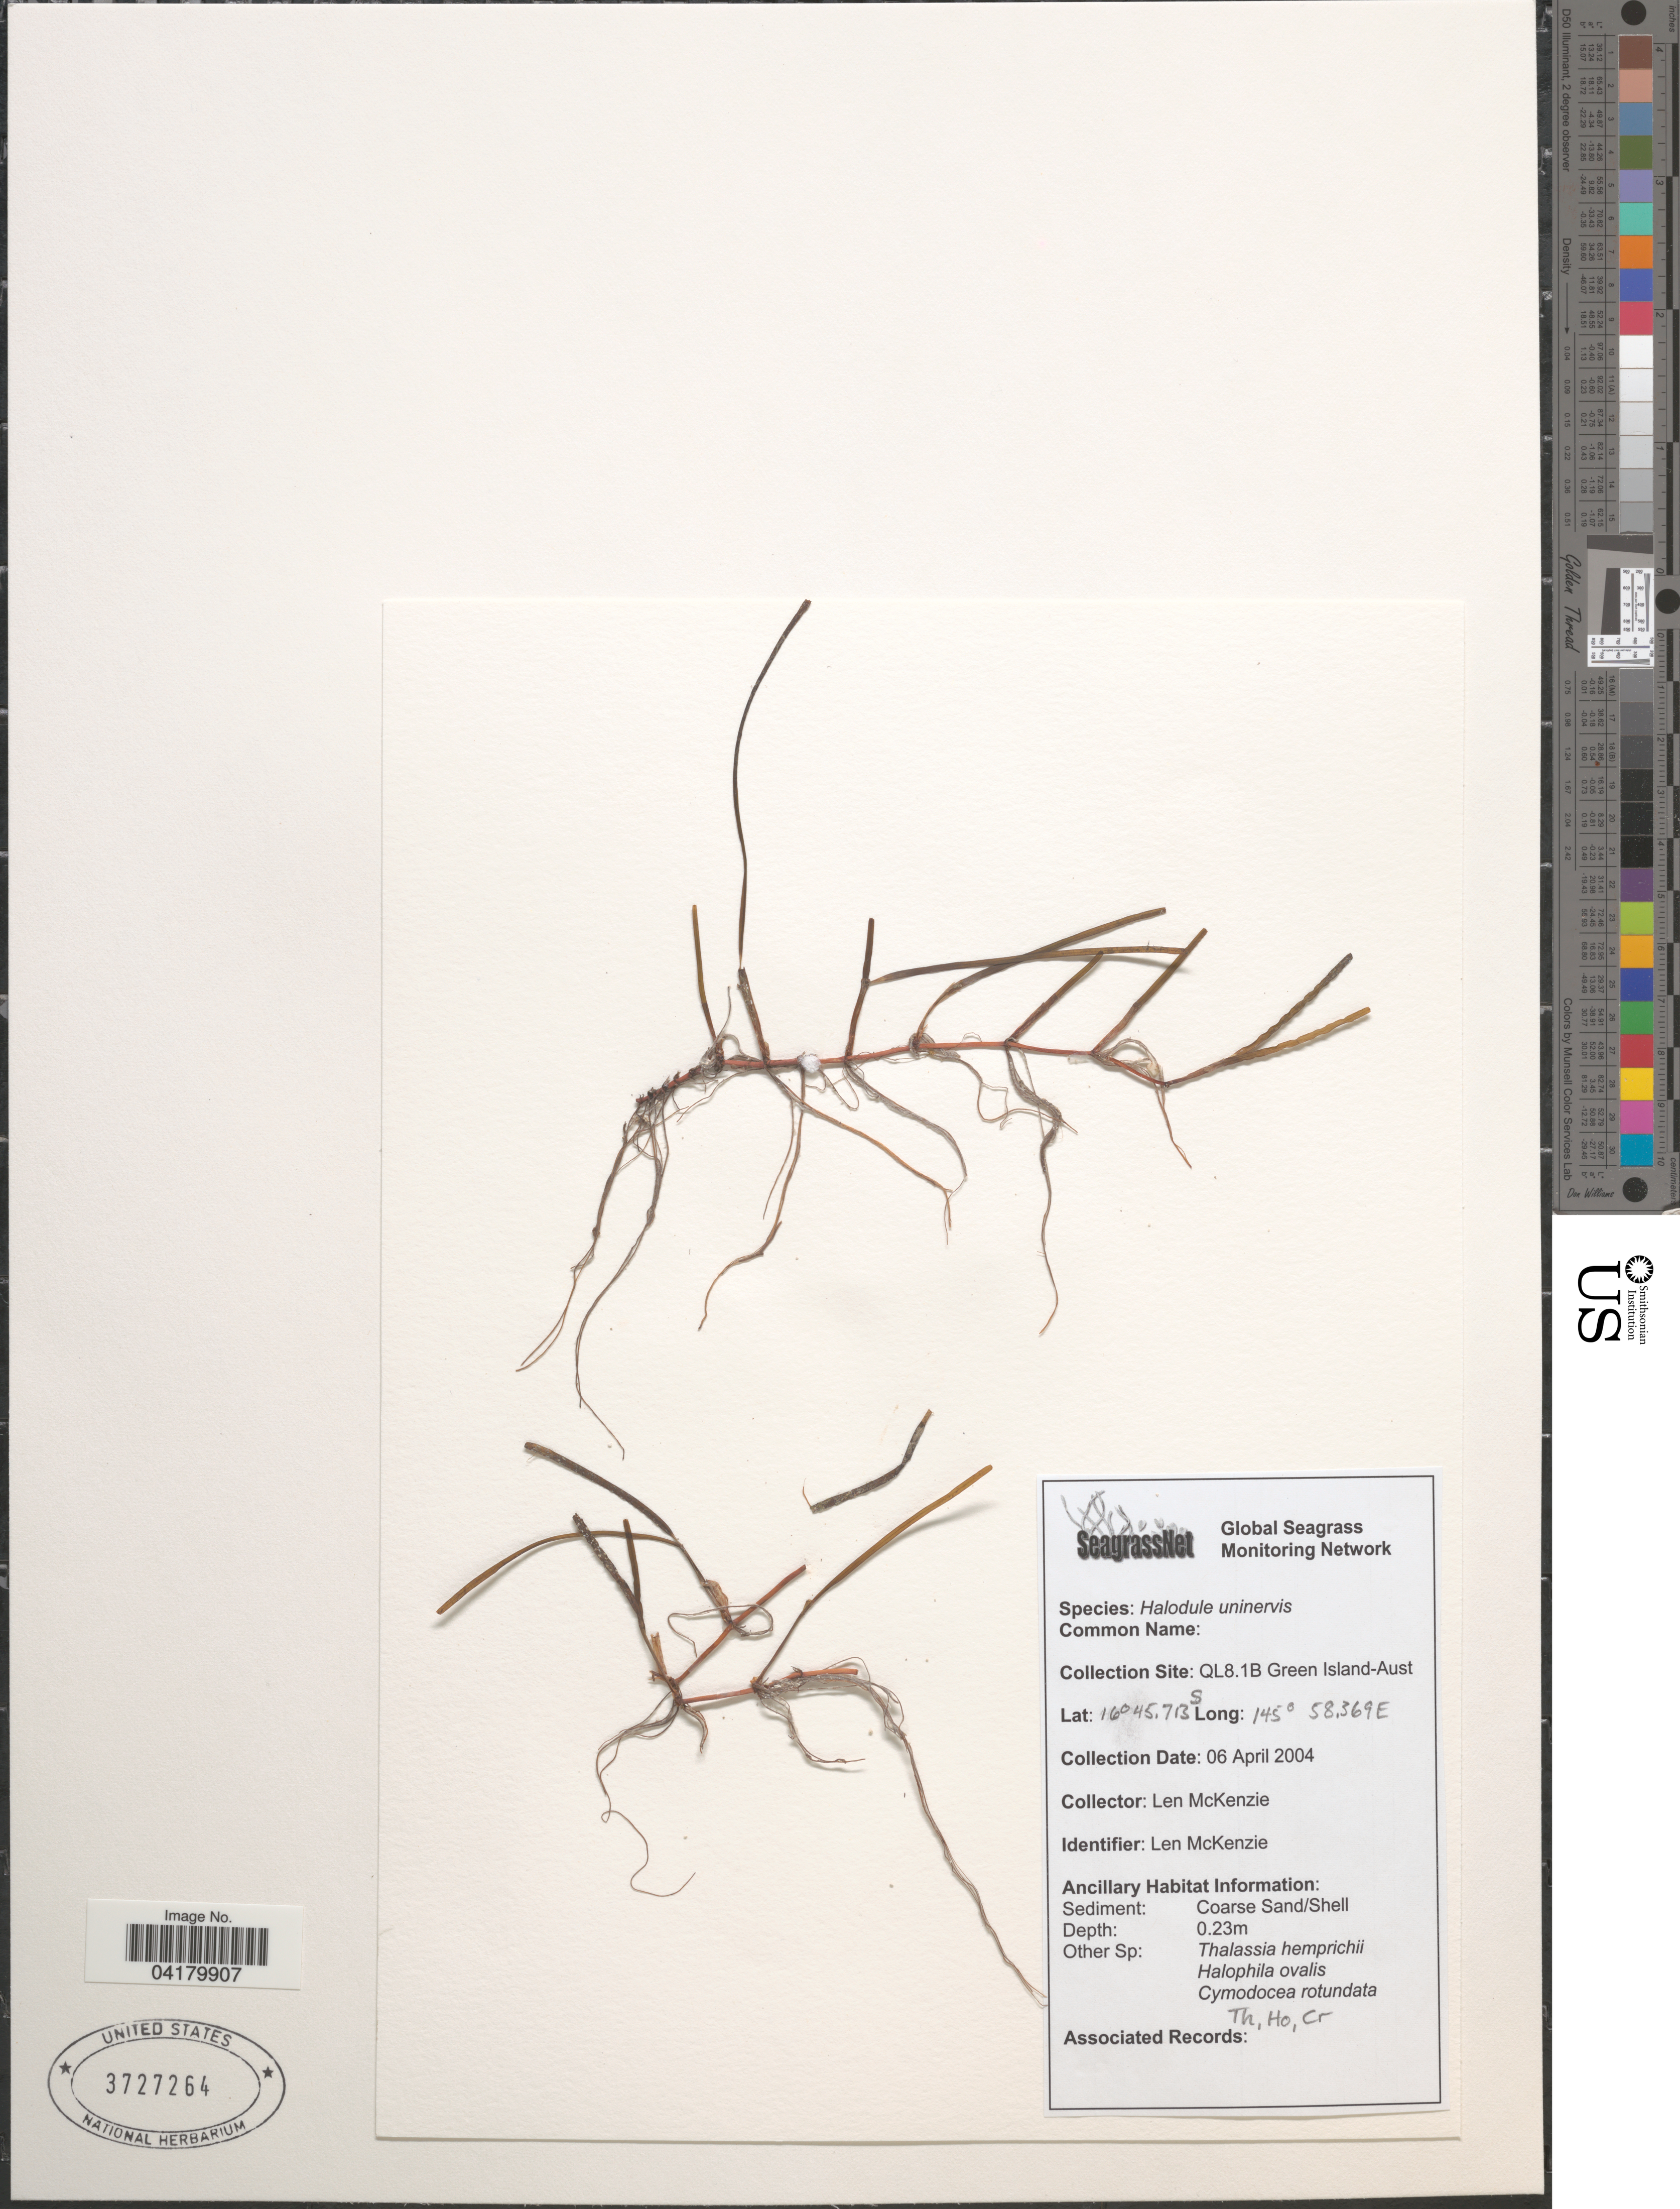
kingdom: Plantae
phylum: Tracheophyta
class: Liliopsida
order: Alismatales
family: Cymodoceaceae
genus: Halodule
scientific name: Halodule uninervis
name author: (Forssk.) Asch.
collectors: L. McKenzie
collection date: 2004-04-06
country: Australia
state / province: Queensland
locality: Collection Site: QL8.1B Green Island.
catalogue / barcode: US 3727264